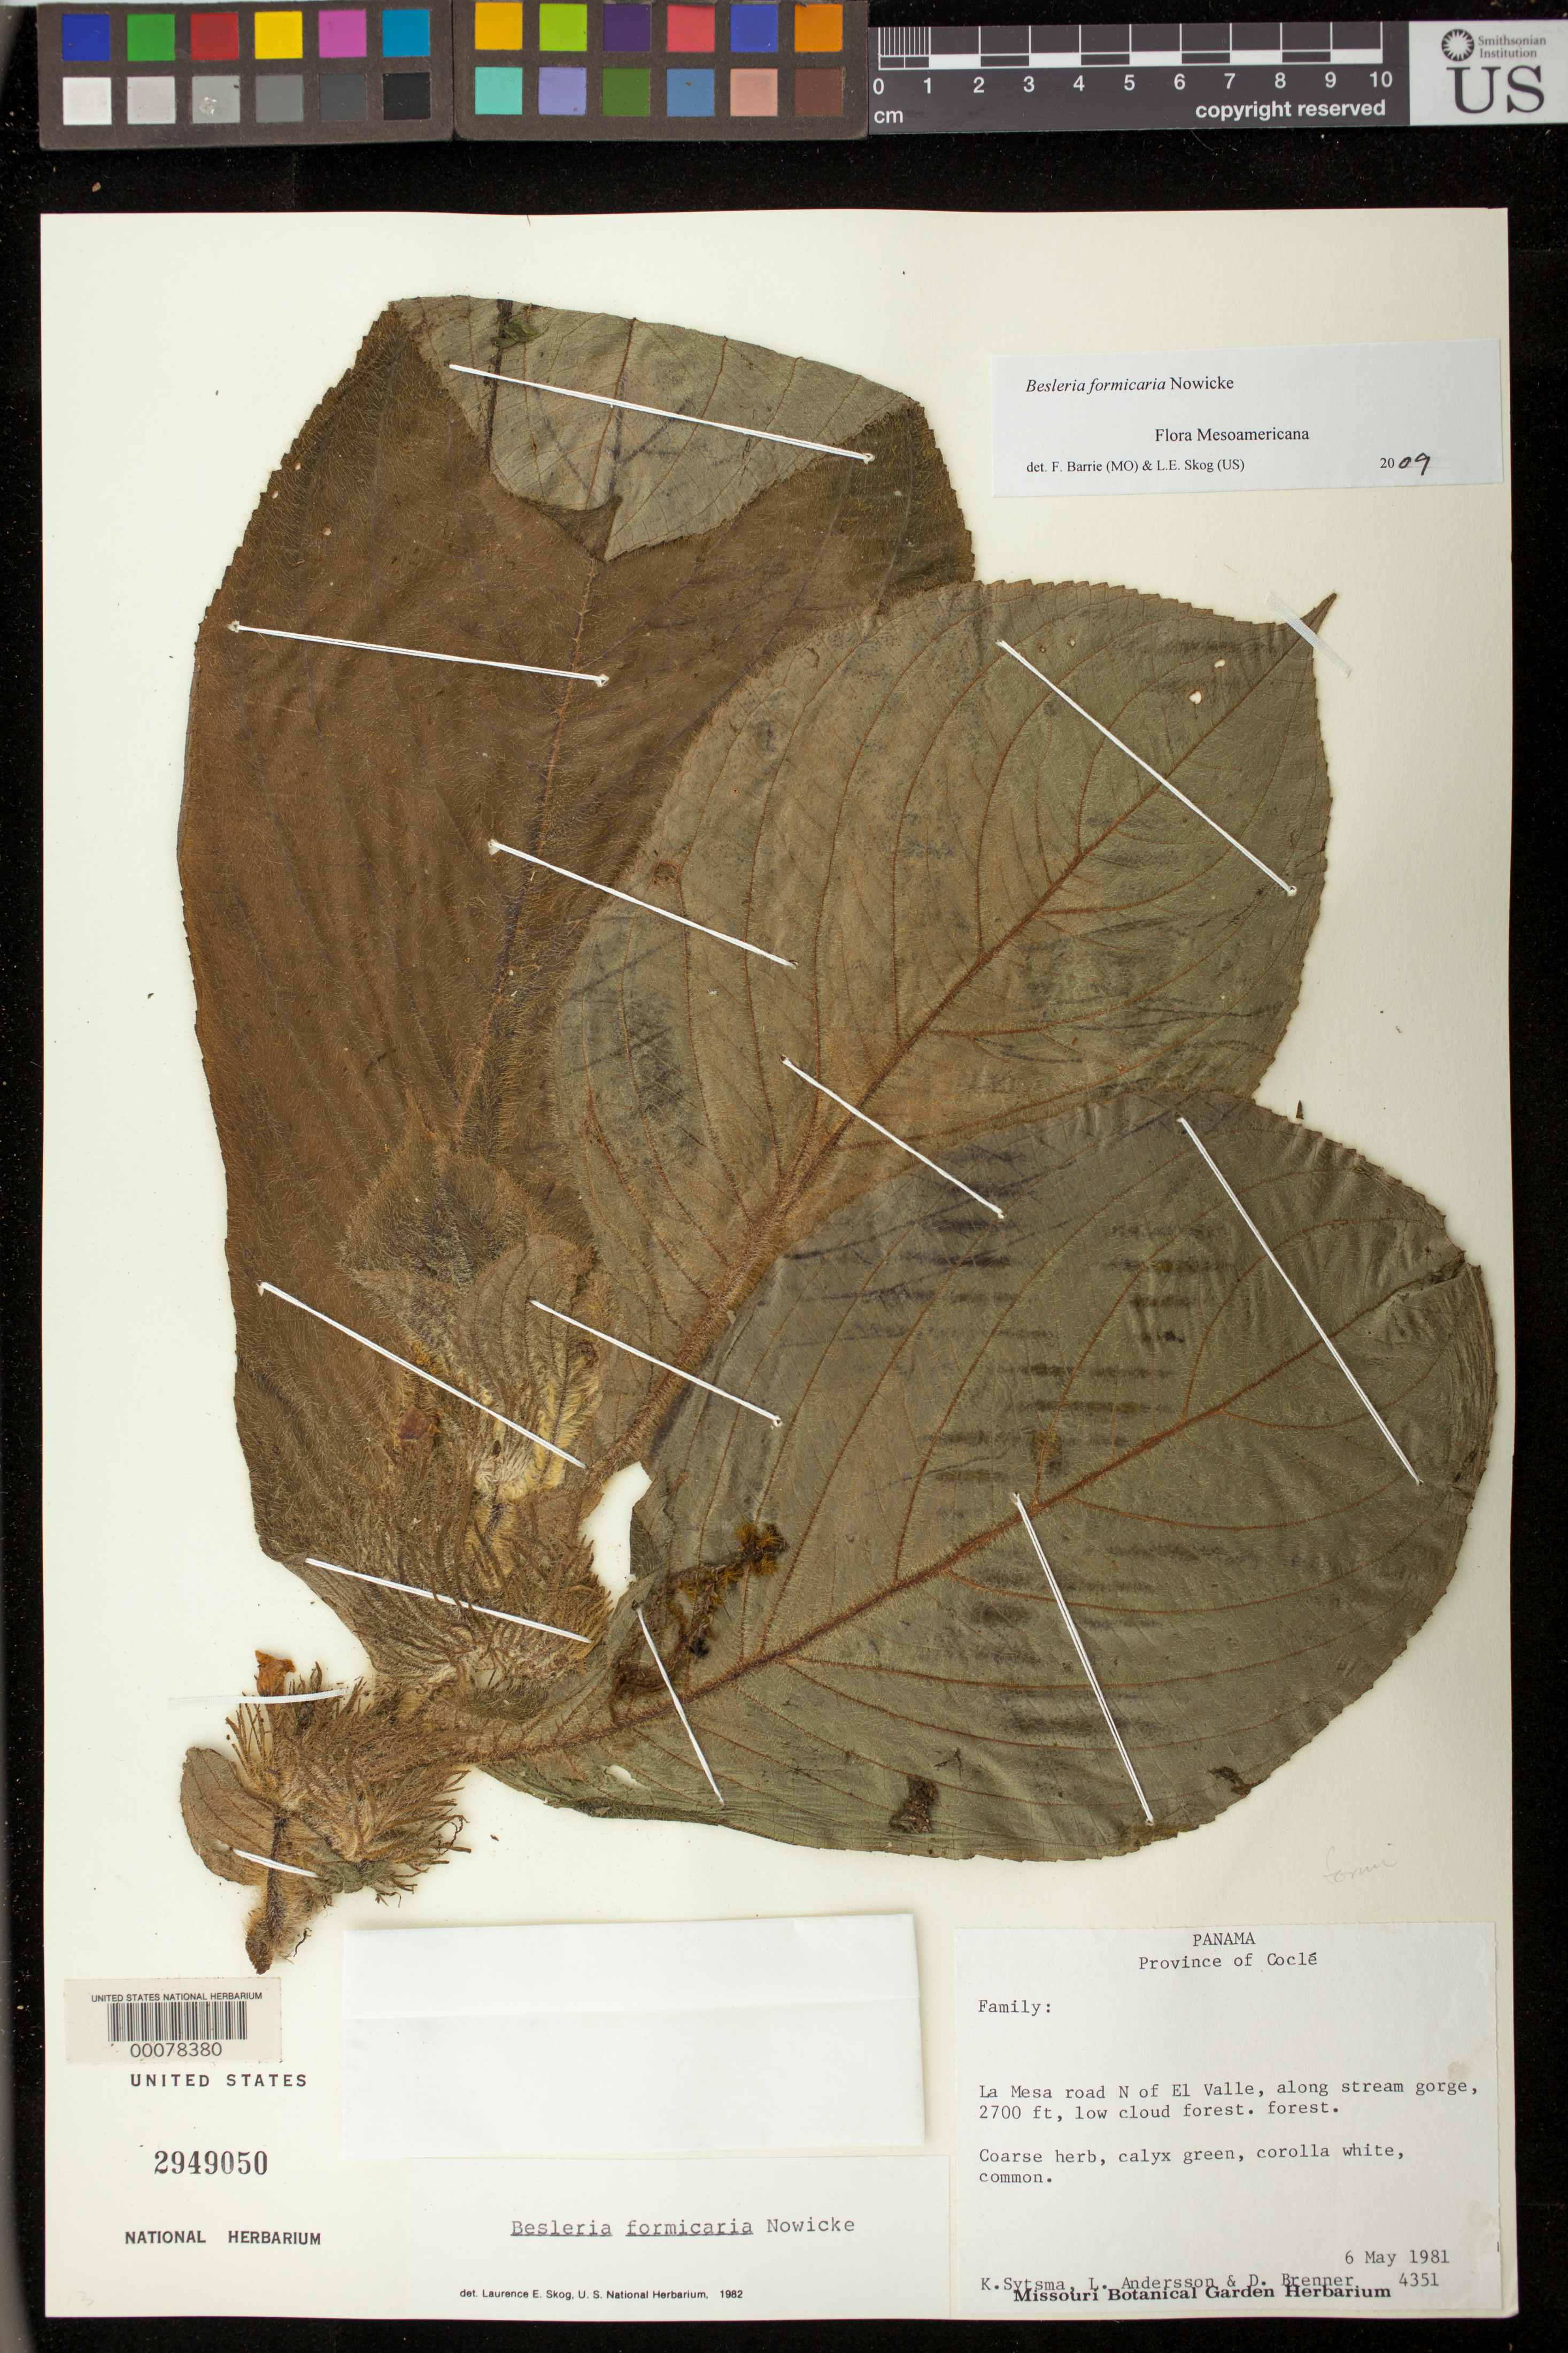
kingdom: Plantae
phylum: Tracheophyta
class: Magnoliopsida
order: Lamiales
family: Gesneriaceae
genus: Besleria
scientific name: Besleria formicaria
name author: Nowicke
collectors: K. J. Sytsma, L. Andersson & D. Brenner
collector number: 4351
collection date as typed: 06 May 1981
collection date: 1981-05-06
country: Panama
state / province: Coclé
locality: La Mesa road N of El Valle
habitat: Along stream gorge, low cloud forest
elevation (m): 823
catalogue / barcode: US 2949050